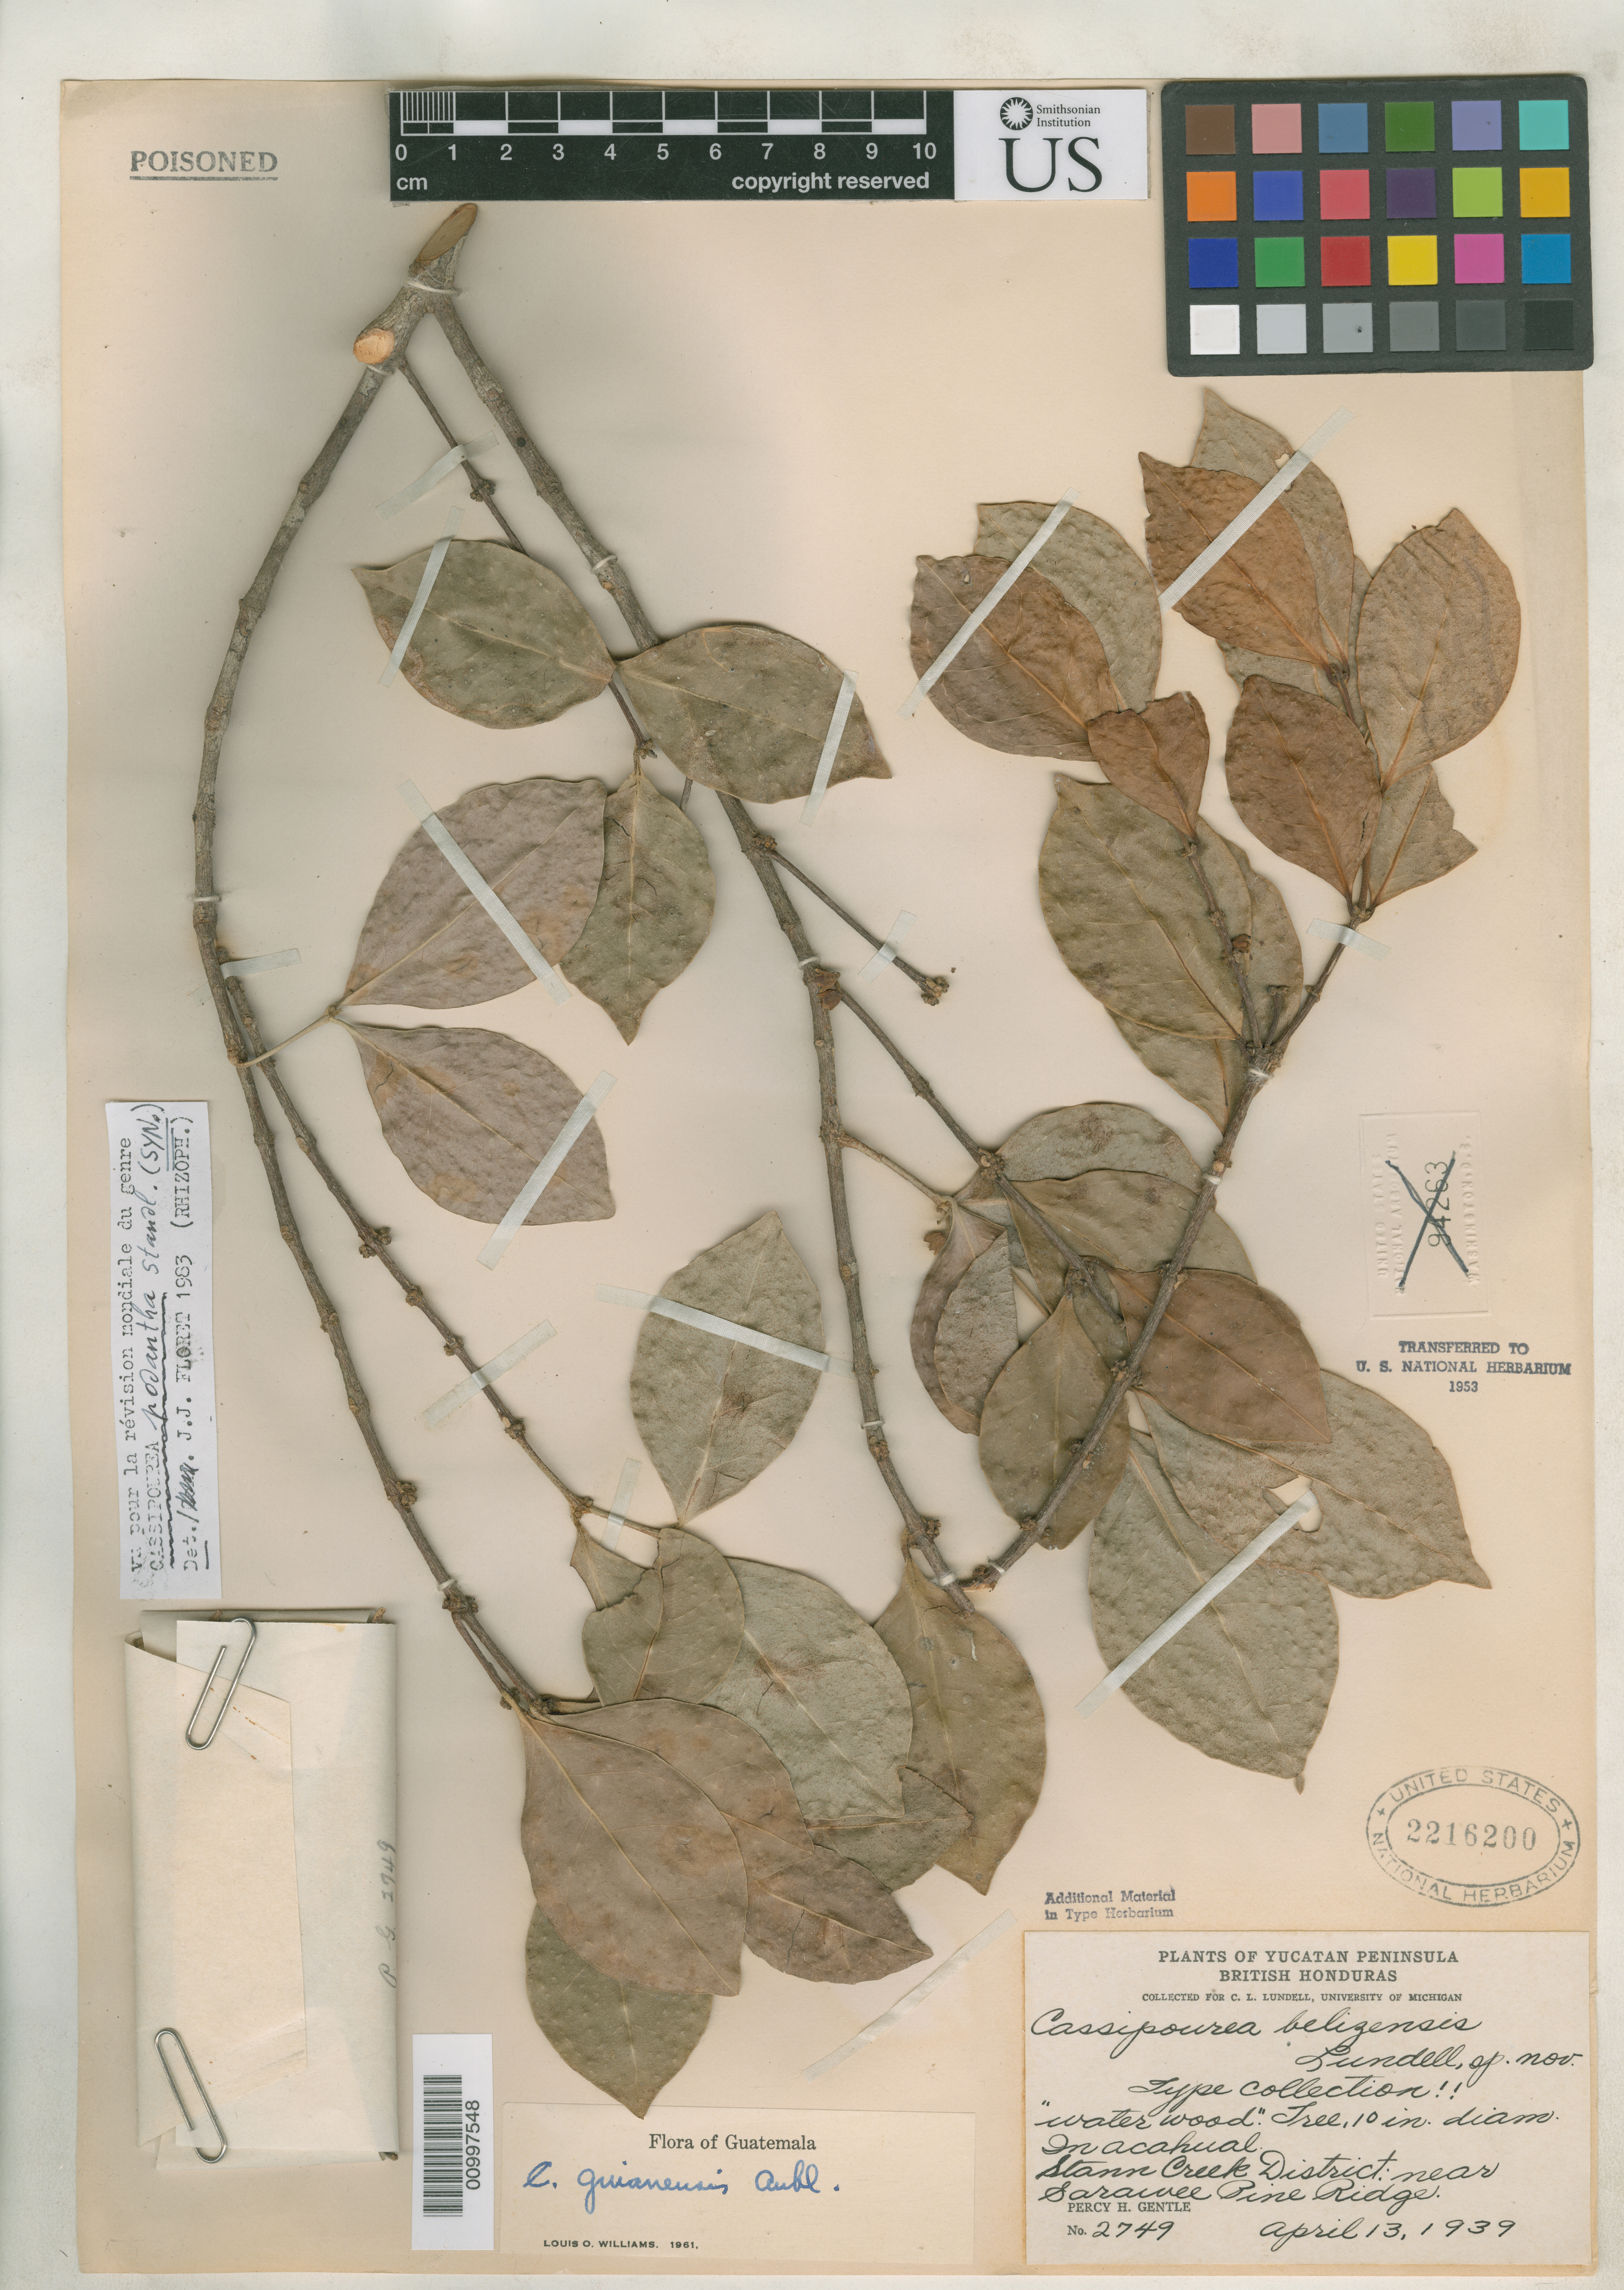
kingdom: Plantae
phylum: Tracheophyta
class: Magnoliopsida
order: Malpighiales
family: Rhizophoraceae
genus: Cassipourea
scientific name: Cassipourea belizensis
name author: Lundell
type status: Isotype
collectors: P. H. Gentle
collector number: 2749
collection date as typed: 13 Apr 1939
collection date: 1939-04-13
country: Belize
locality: Stann Creek district: near Sarawee Pine Ridge.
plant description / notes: Specimen ex U.S. National Arboretum, transferred to U.S. National Herbarium, 1953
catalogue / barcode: US 2216200